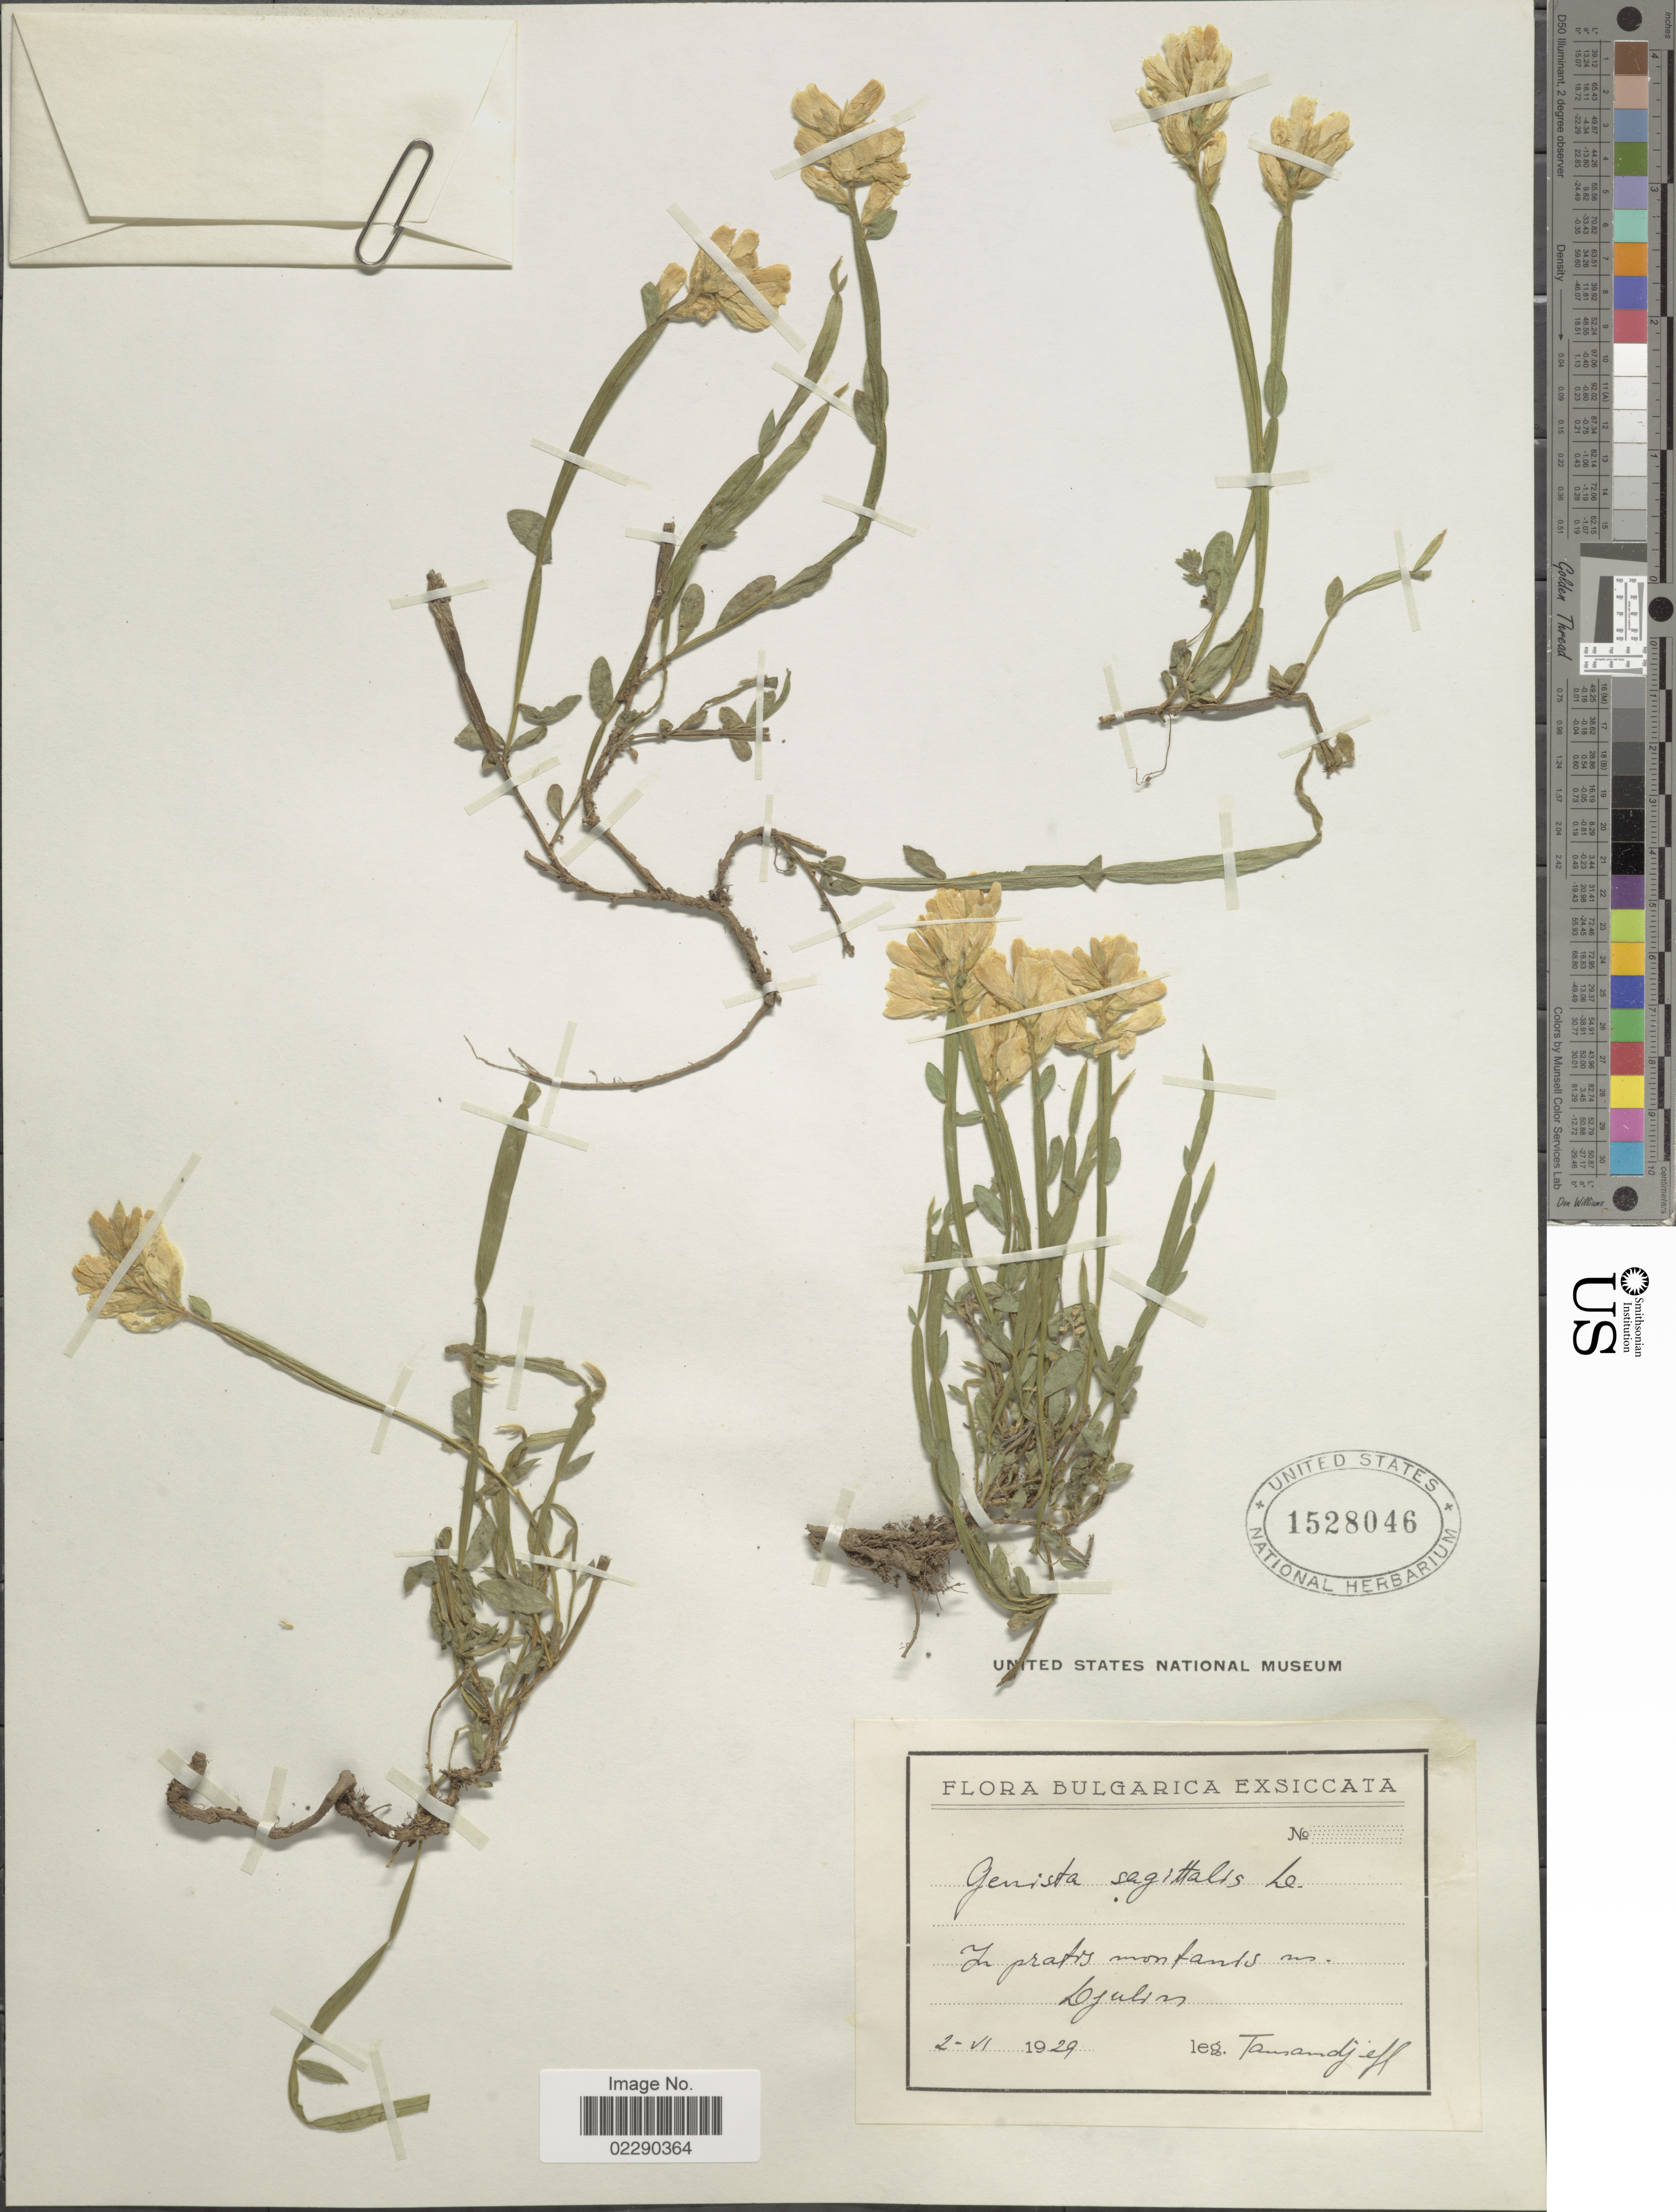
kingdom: Plantae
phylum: Tracheophyta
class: Magnoliopsida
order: Fabales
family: Fabaceae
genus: Genista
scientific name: Genista sagittalis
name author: L.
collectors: -. Tamandjeff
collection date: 1929-06-02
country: Bulgaria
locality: Montanis nr. Djulin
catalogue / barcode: US 1528046